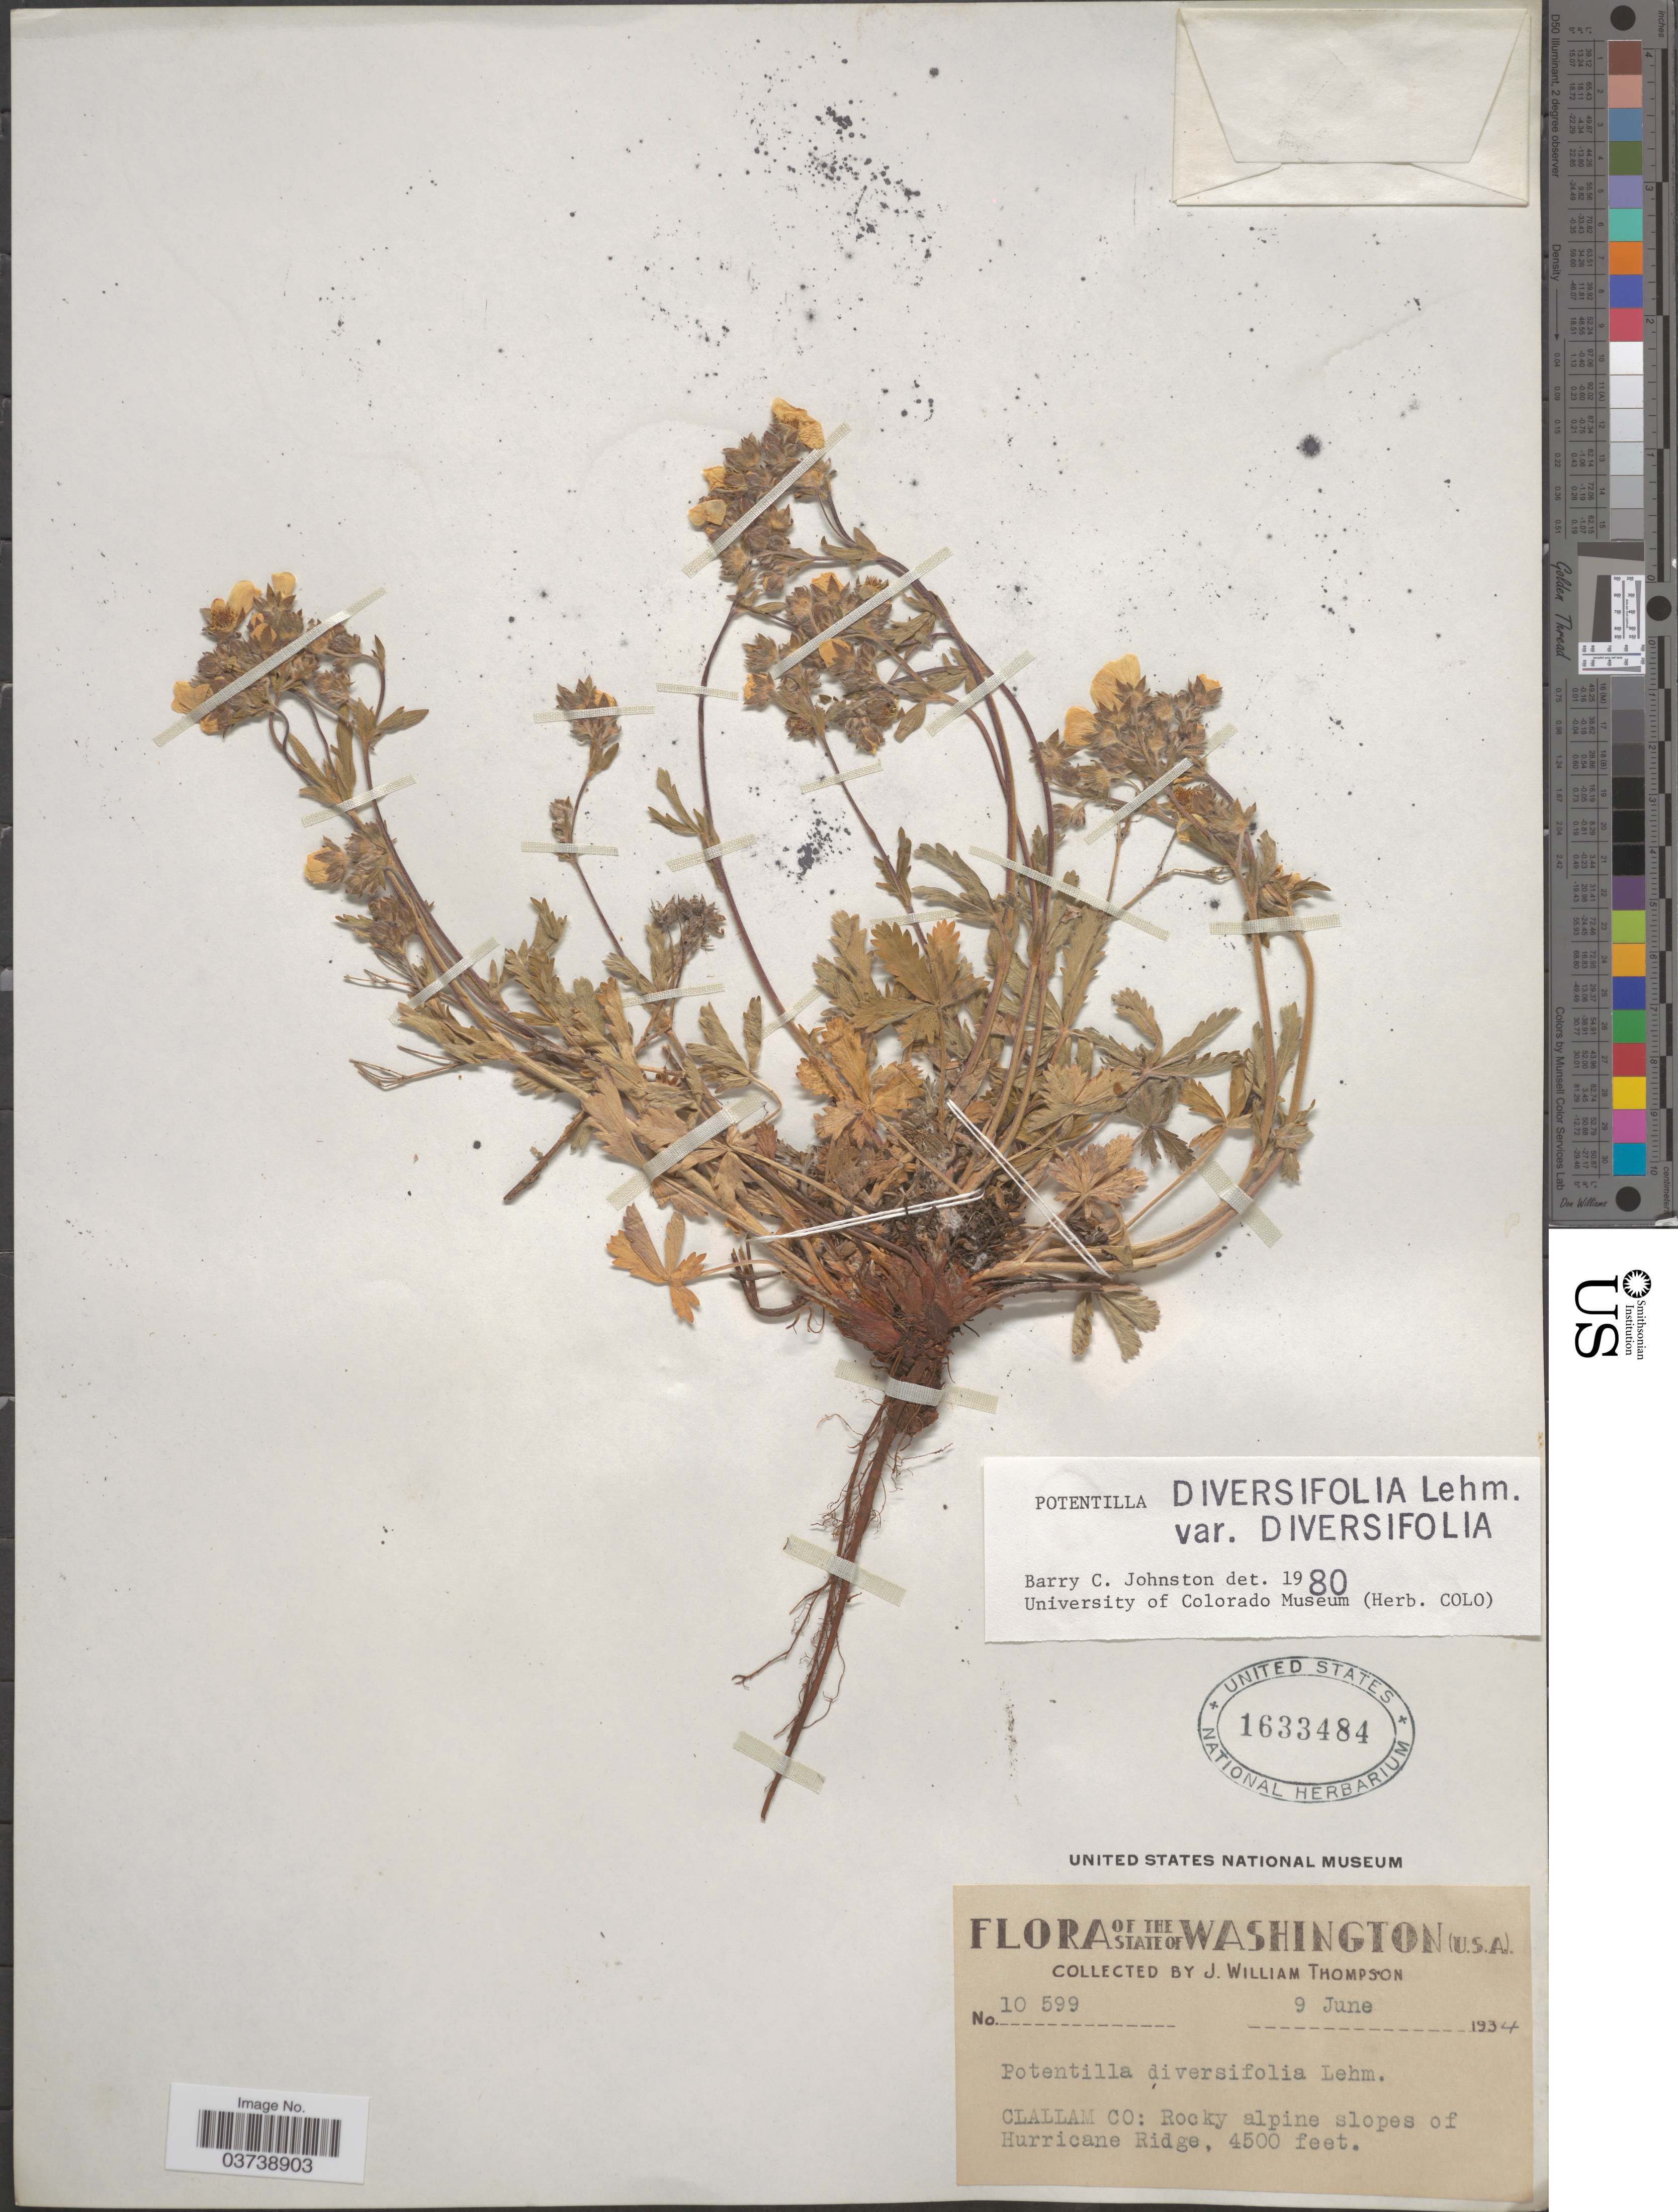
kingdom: Plantae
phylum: Tracheophyta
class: Magnoliopsida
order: Rosales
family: Rosaceae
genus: Potentilla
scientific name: Potentilla diversifolia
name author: Lehm.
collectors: J. W. Thompson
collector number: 10599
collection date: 1934-06-09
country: United States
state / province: Washington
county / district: Clallam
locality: Clallam Co: Rocky alpine slopes of Hurricane Ridge.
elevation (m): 1372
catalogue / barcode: US 1633484